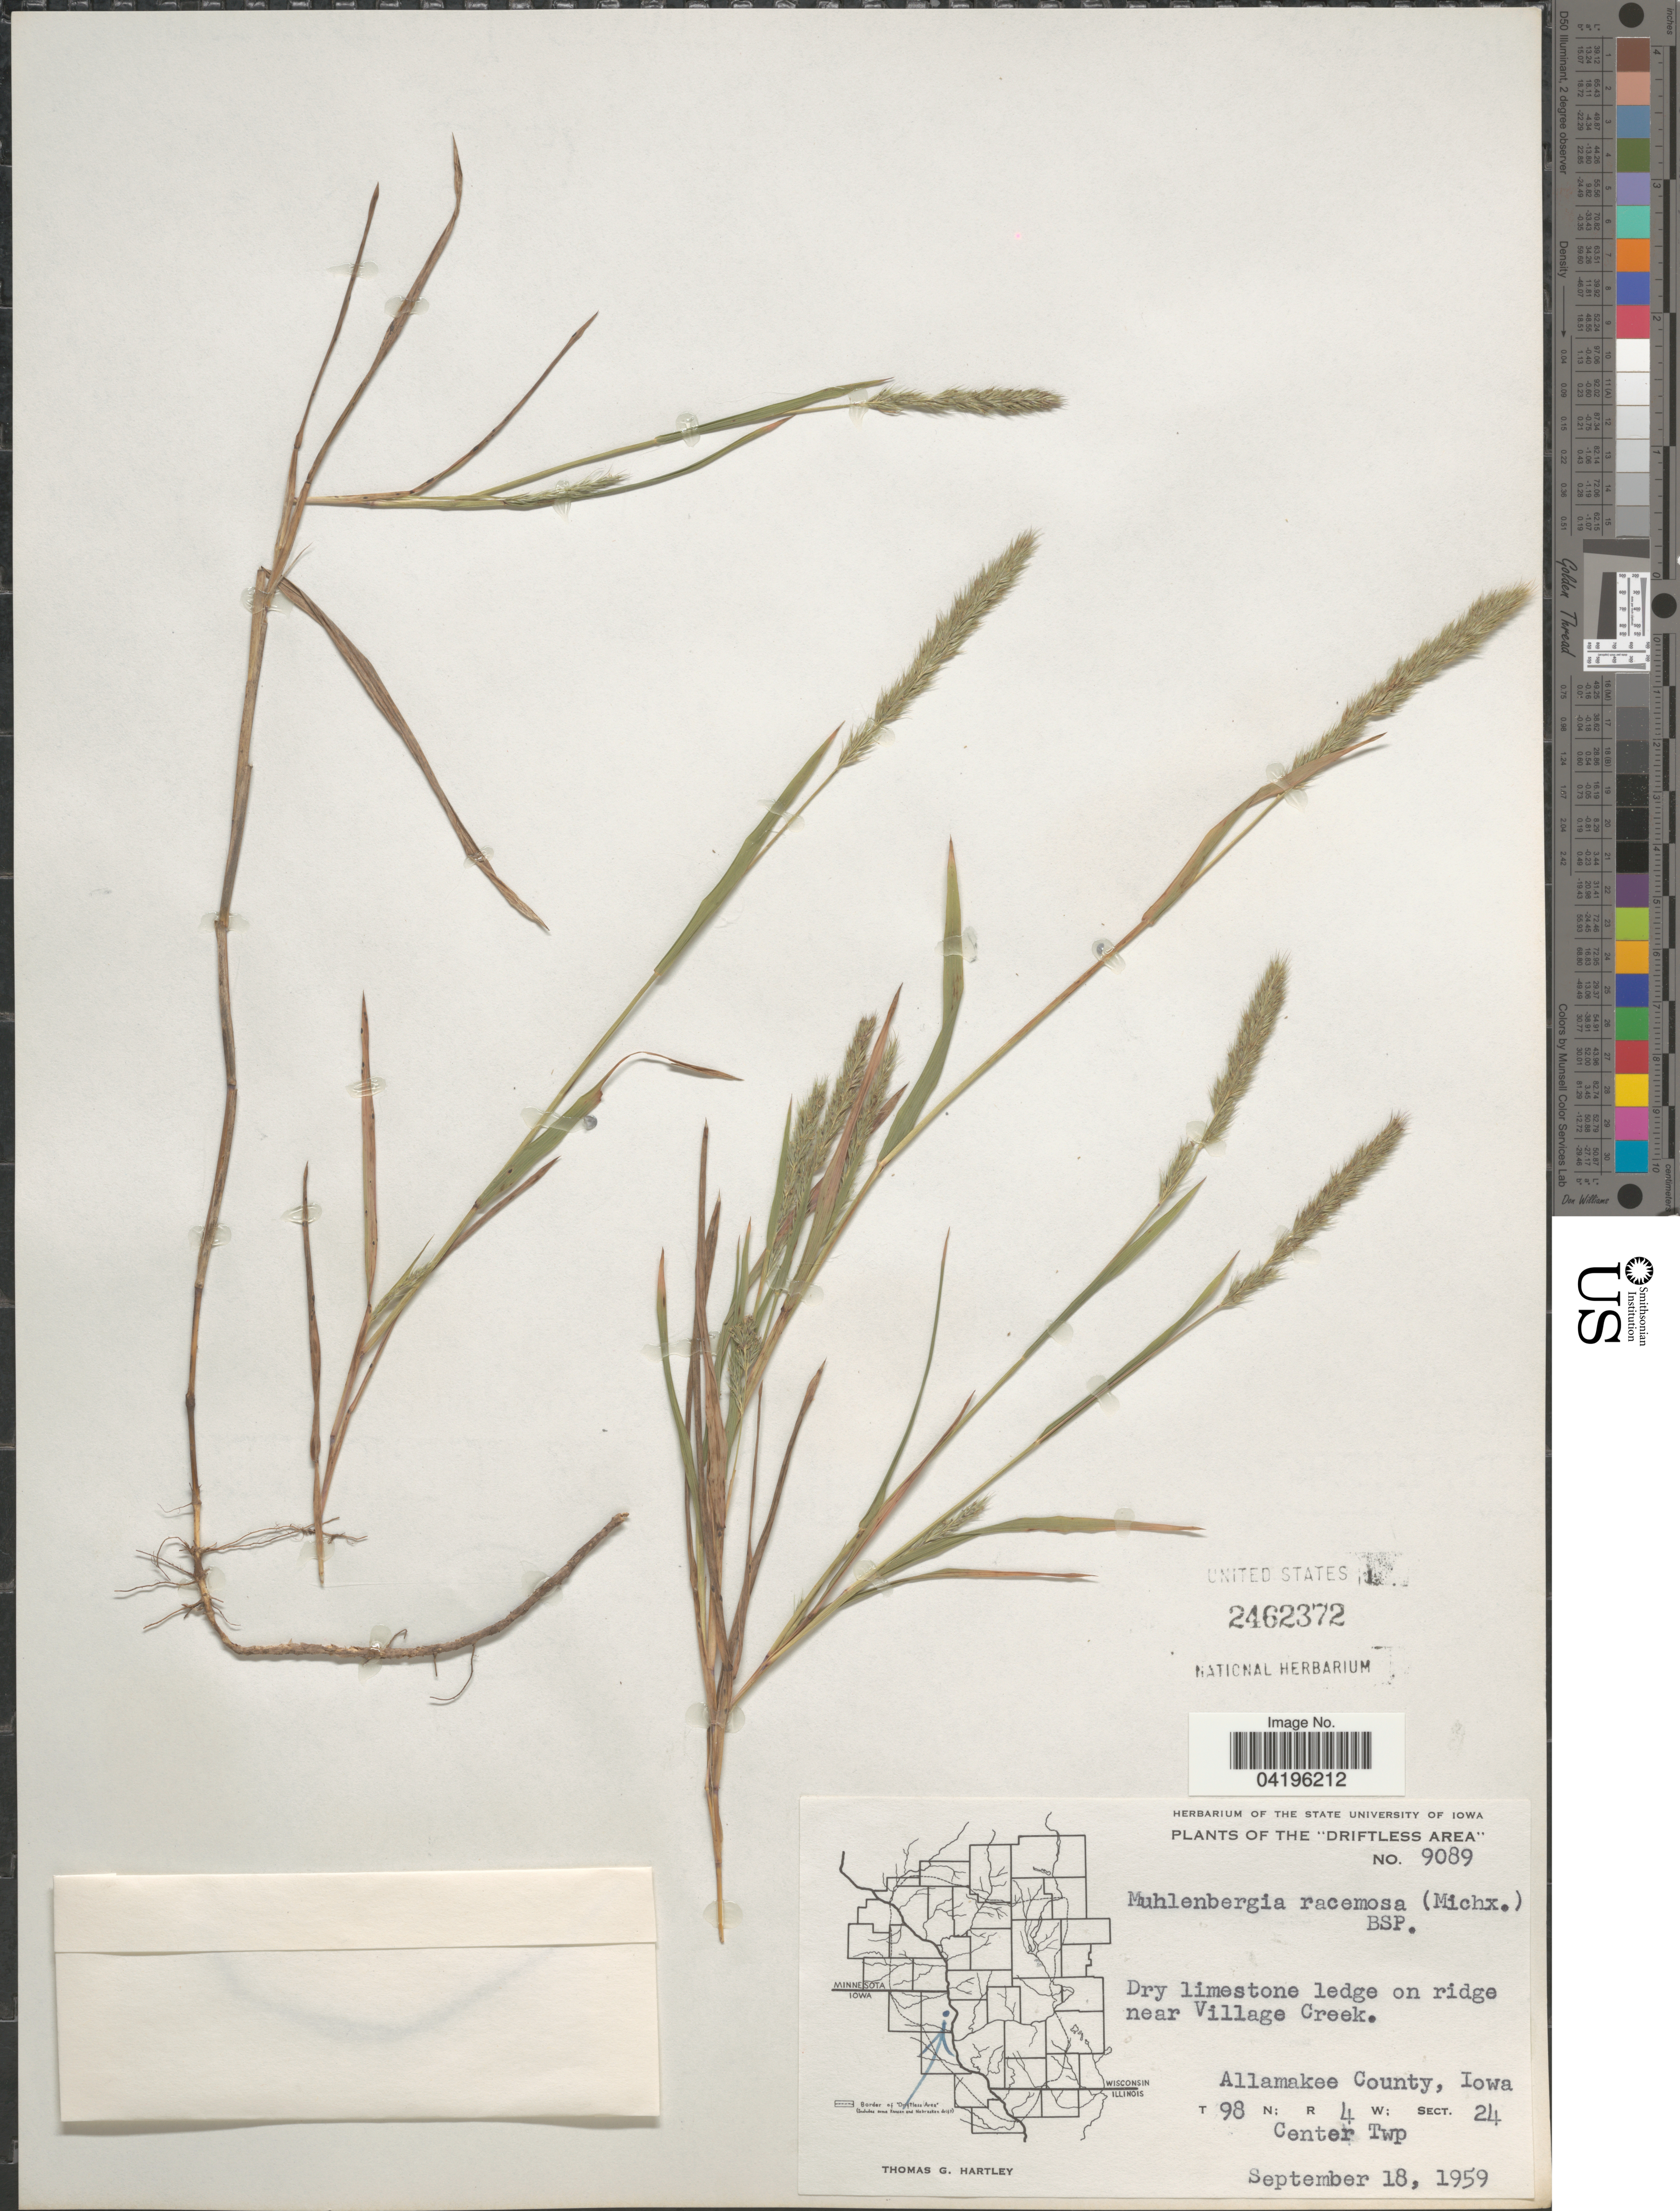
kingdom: Plantae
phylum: Tracheophyta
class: Liliopsida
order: Poales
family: Poaceae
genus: Muhlenbergia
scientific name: Muhlenbergia racemosa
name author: (Michx.) Britton et al.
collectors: T. G. Hartley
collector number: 9089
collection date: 1959-09-18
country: United States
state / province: Iowa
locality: The "Driftless Area". Dry limestone ledge on ridge near Village Creek. Allamakee County. T 98 N; R 4 W; Sect. 24. Center Twp.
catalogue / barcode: US 2462372